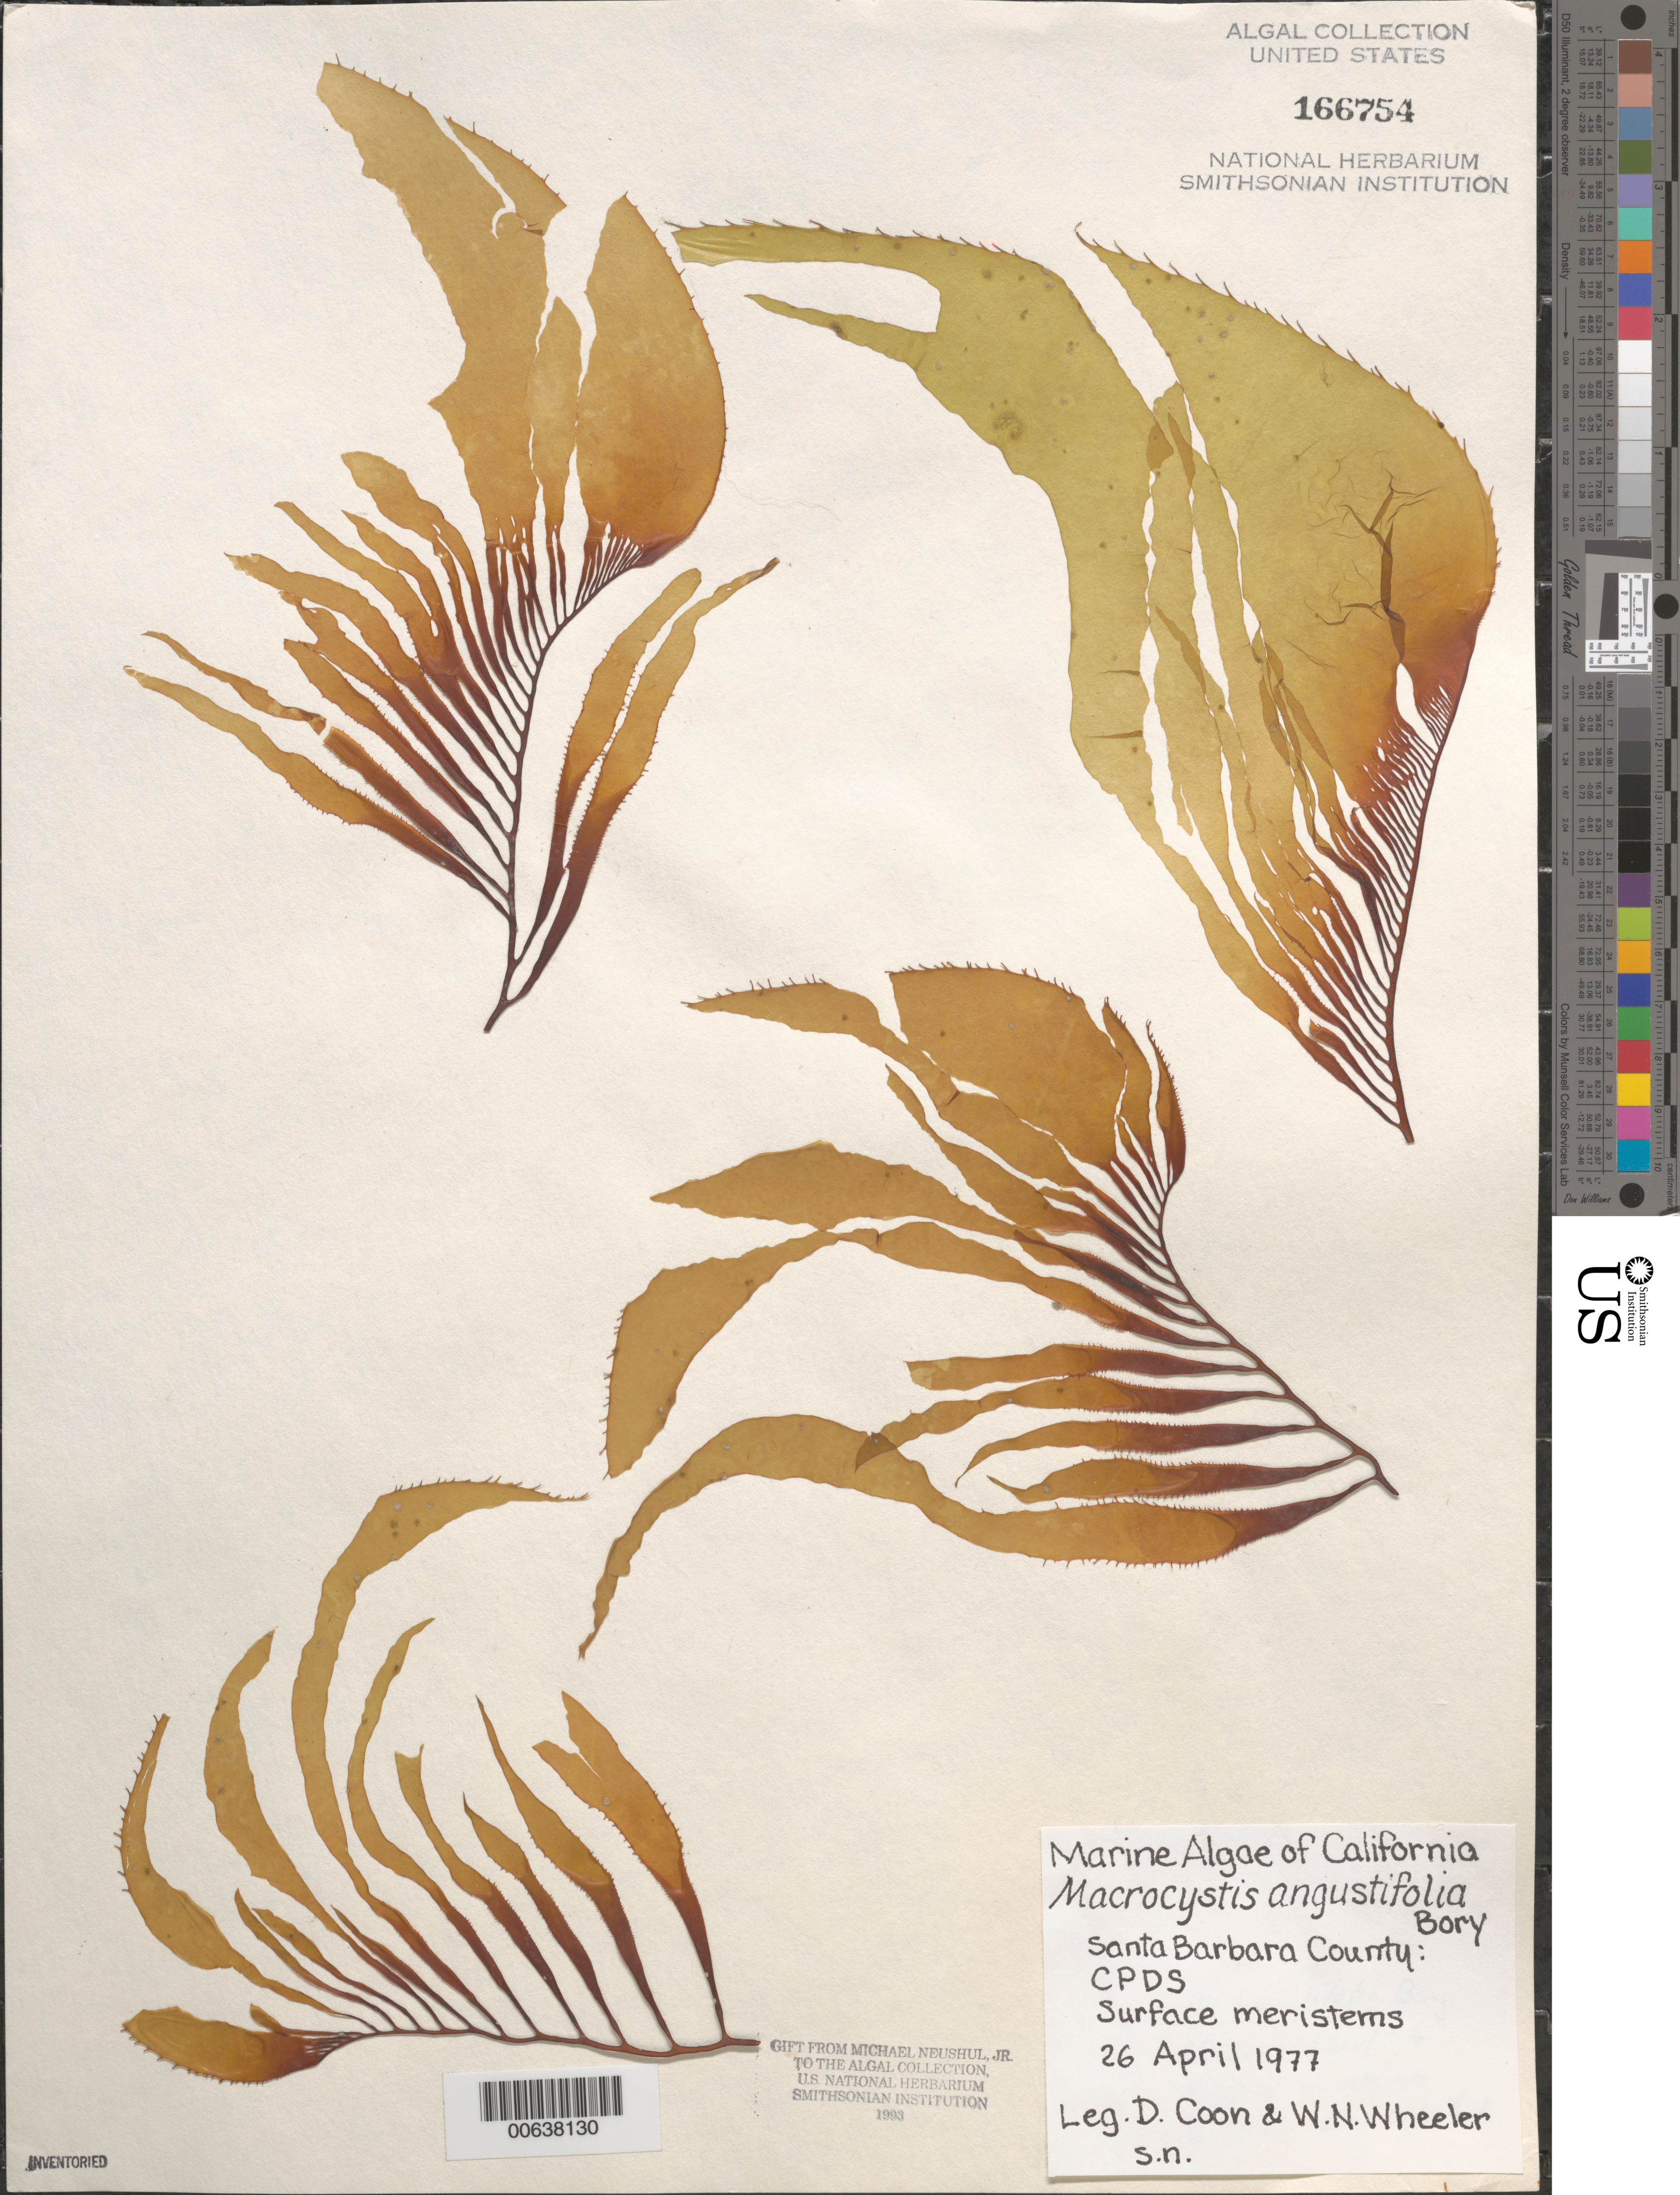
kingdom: Chromista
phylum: Ochrophyta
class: Phaeophyceae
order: Laminariales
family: Laminariaceae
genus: Macrocystis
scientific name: Macrocystis pyrifera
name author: (L.) C. Agardh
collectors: D. Coon & W. Wheeler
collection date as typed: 26 Apr 1977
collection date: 1977-04-26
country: United States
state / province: California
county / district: Santa Barbara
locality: CPDS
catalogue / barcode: US 166754